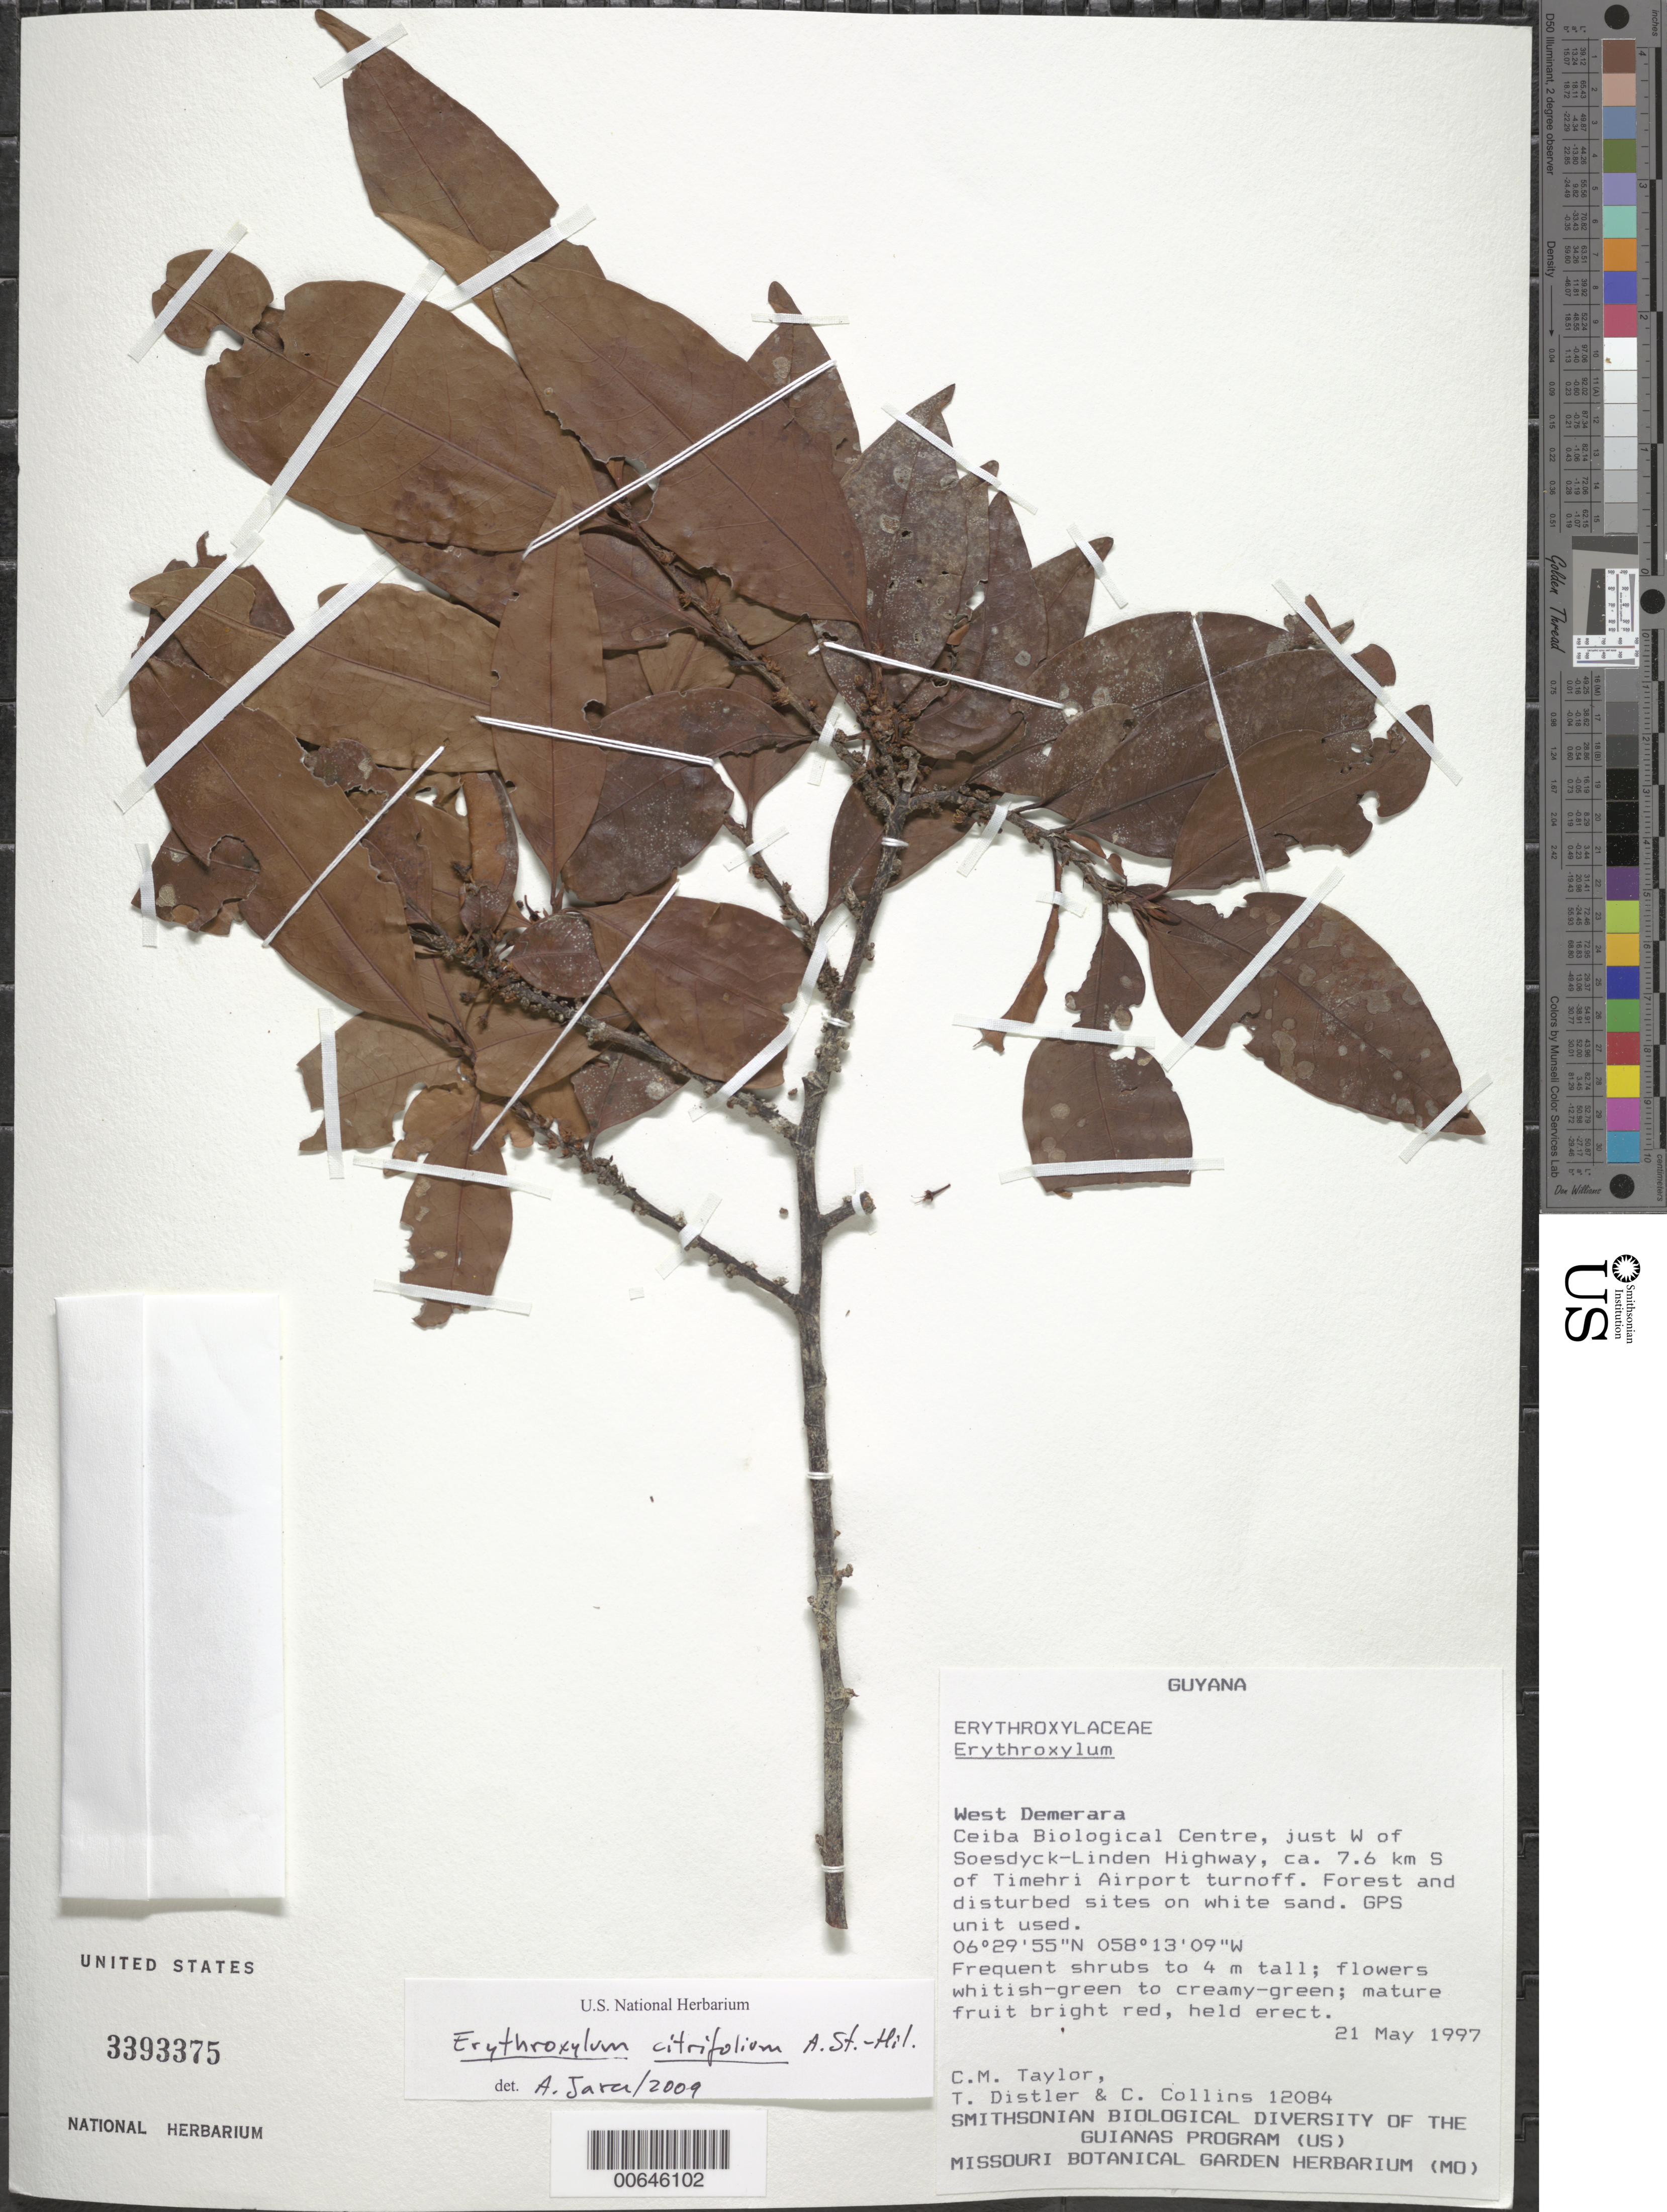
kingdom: Plantae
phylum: Tracheophyta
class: Magnoliopsida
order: Malpighiales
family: Erythroxylaceae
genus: Erythroxylum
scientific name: Erythroxylum citrifolium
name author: A. St.-Hil.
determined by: Jara, O. A.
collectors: C. M. Taylor, T. Distler & C. Collins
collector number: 12084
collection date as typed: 21 May 1997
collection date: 1997-05-21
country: Guyana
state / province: Demerara-Mahaica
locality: Ceiba Biological Centre, just W of Soesdyck-Linden Hwy, ca. 7.6 km S of Timehri Airport turnoff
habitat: Forest & disturbed sites on white sand. Frequent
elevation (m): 15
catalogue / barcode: US 3393375